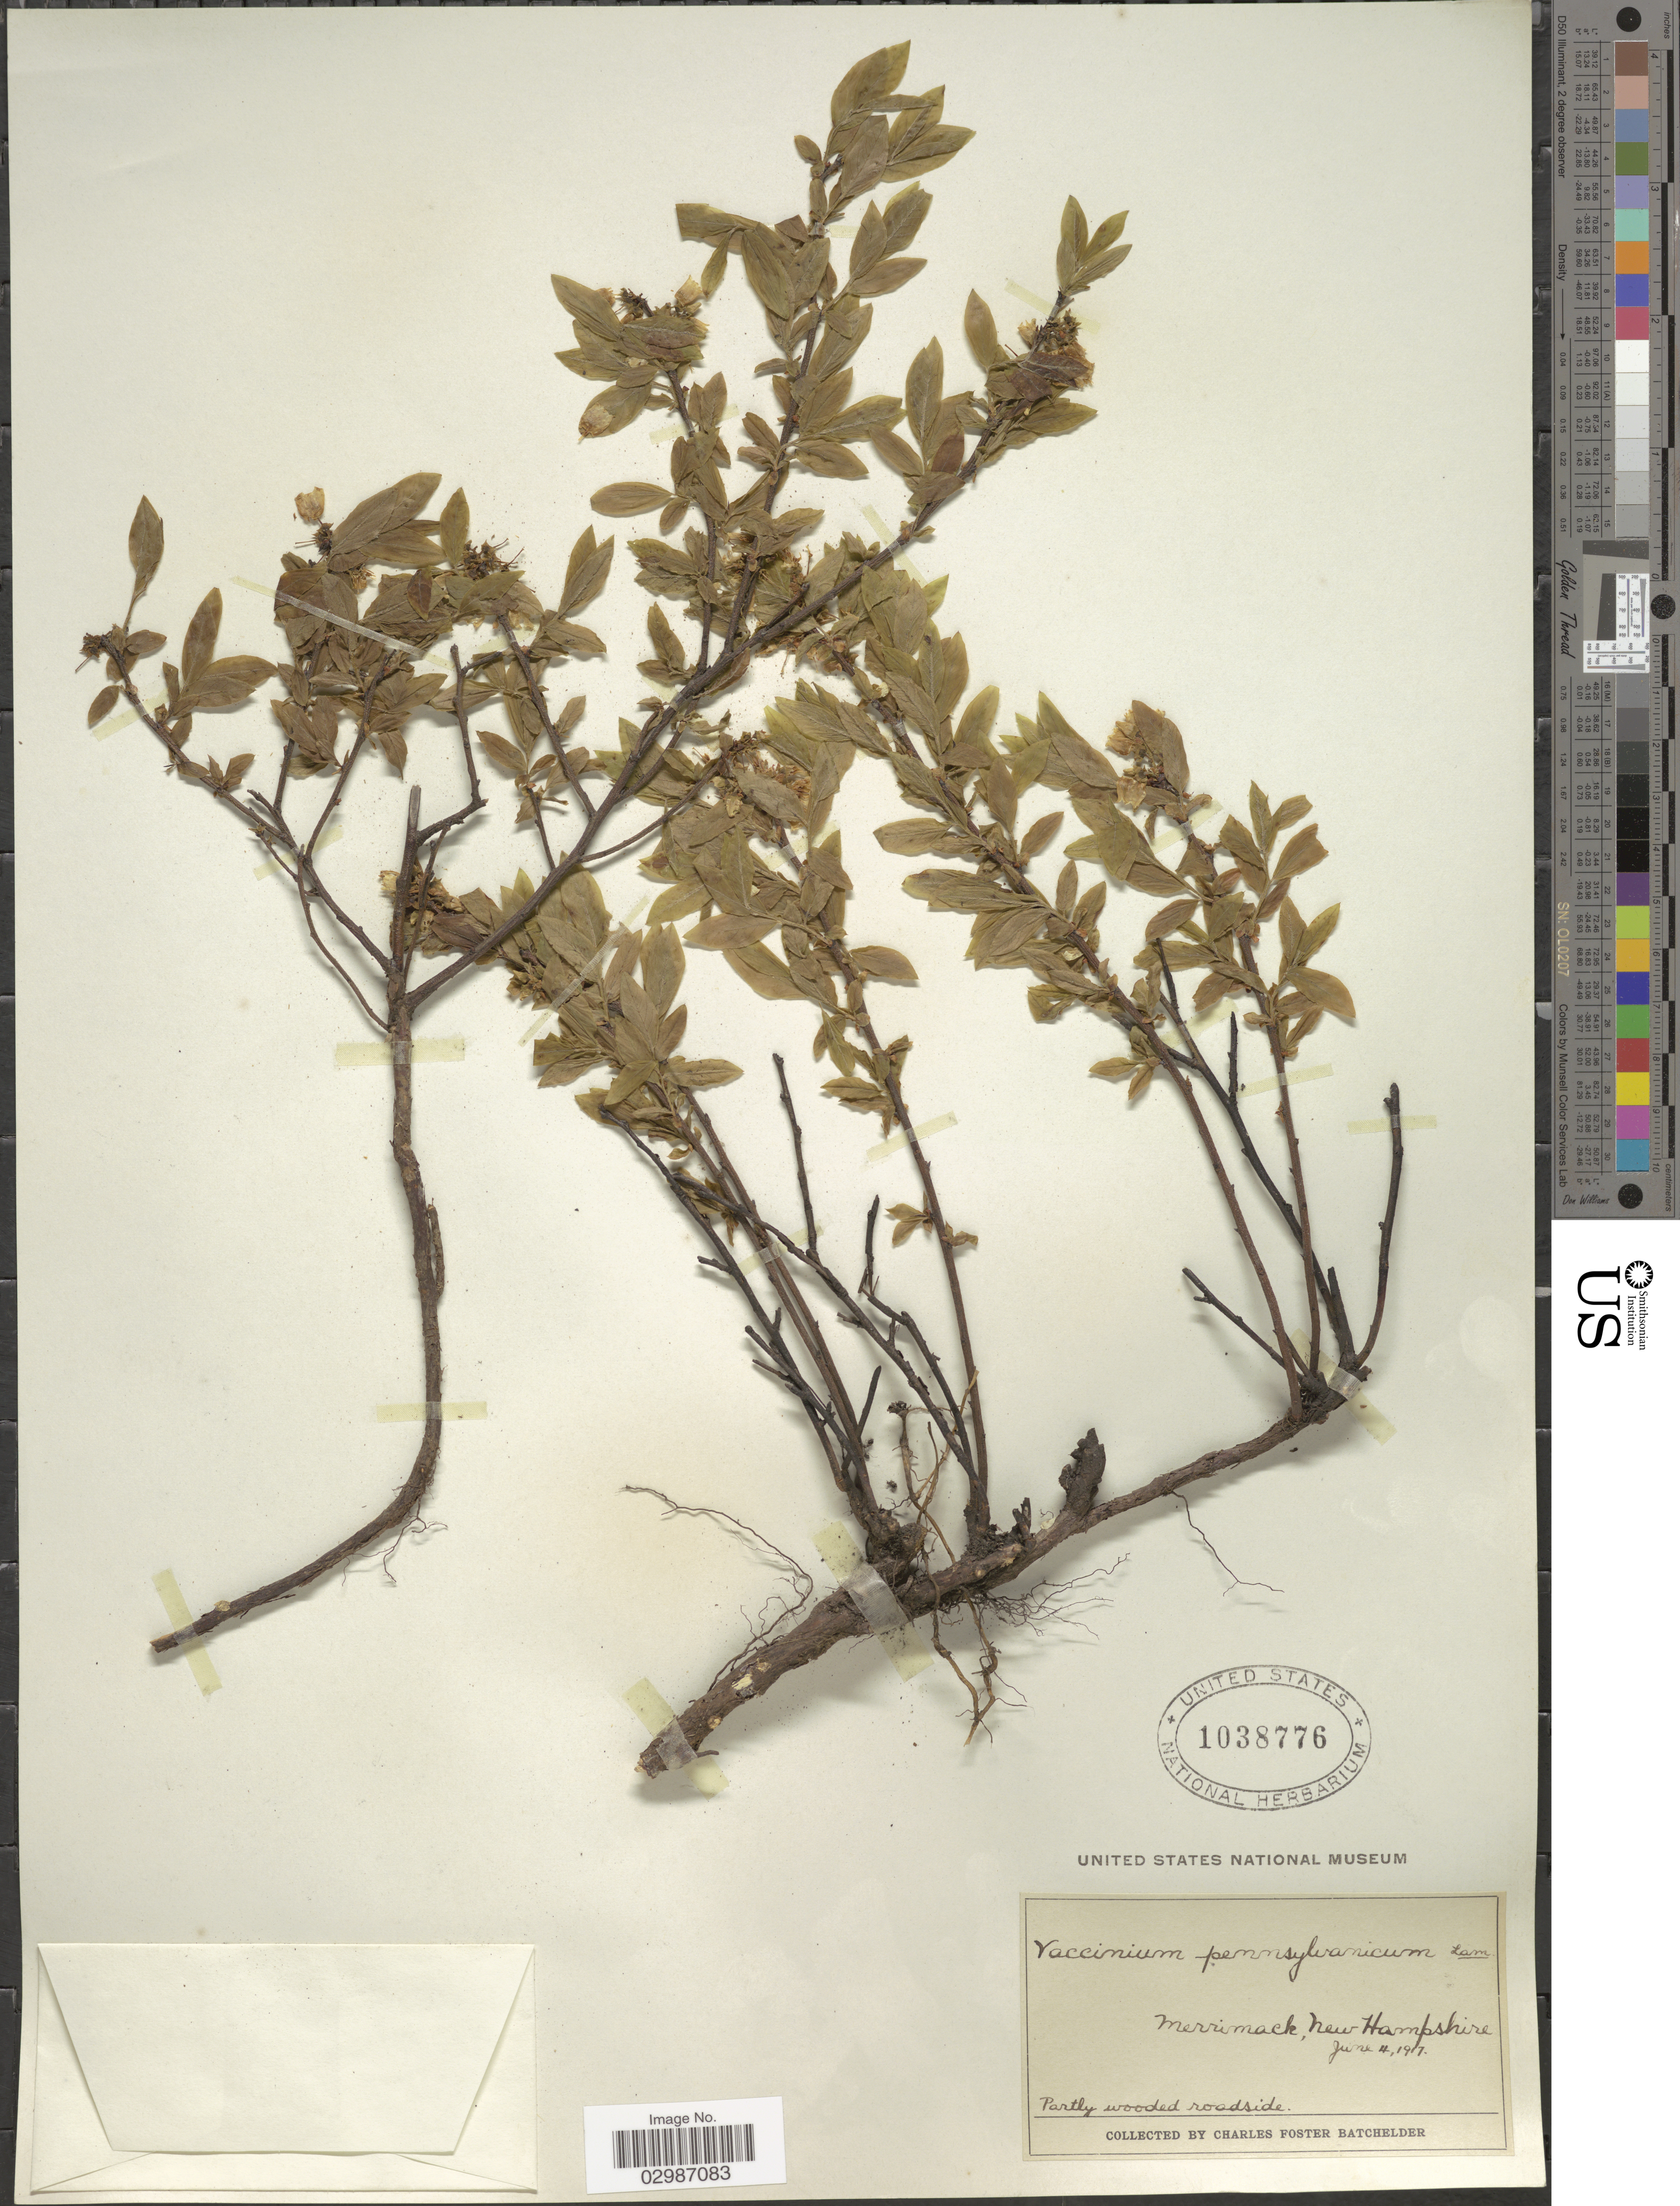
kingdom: Plantae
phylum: Tracheophyta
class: Magnoliopsida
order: Ericales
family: Ericaceae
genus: Vaccinium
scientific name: Vaccinium angustifolium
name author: Aiton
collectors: C. Batchelder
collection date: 1917-06-04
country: United States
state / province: New Hampshire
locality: Merrimack.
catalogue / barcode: US 1038776